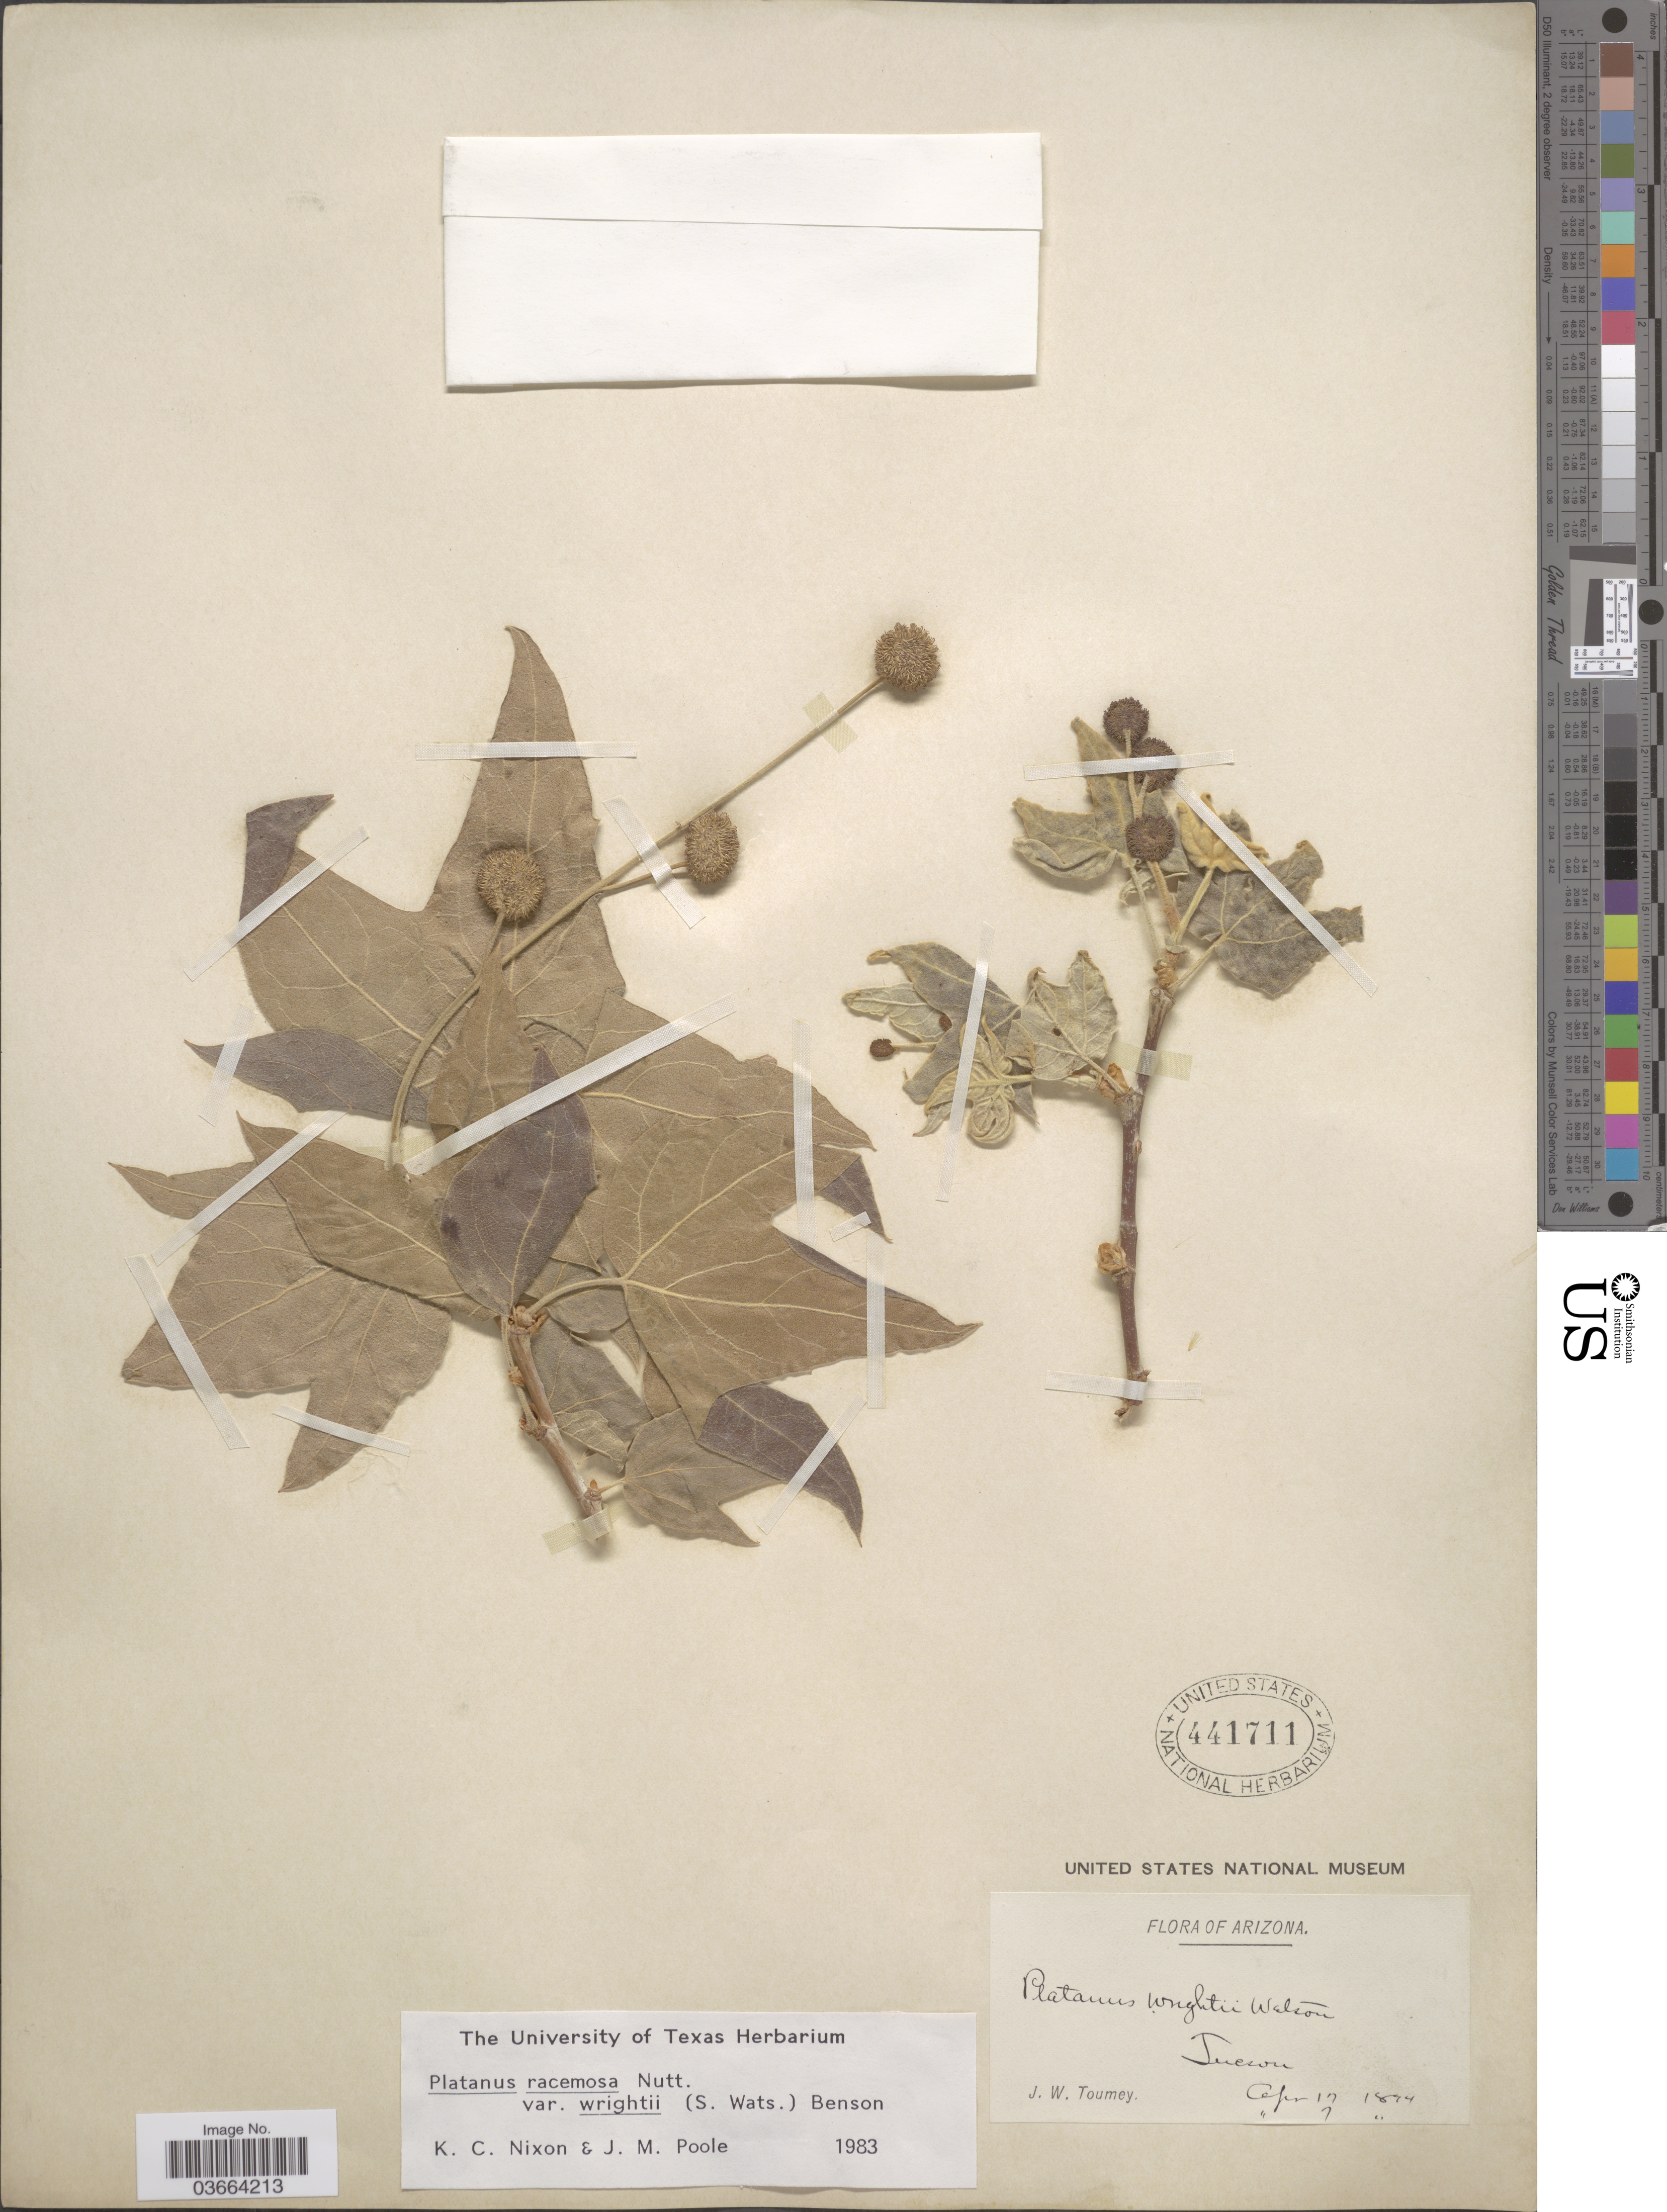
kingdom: Plantae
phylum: Tracheophyta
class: Magnoliopsida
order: Proteales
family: Platanaceae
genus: Platanus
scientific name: Platanus racemosa var. wrightii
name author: (S. Watson) L.D. Benson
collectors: J. W. Toumey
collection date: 1844-04-07/1844-04-17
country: United States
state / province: Arizona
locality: Tucson.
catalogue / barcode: US 441711